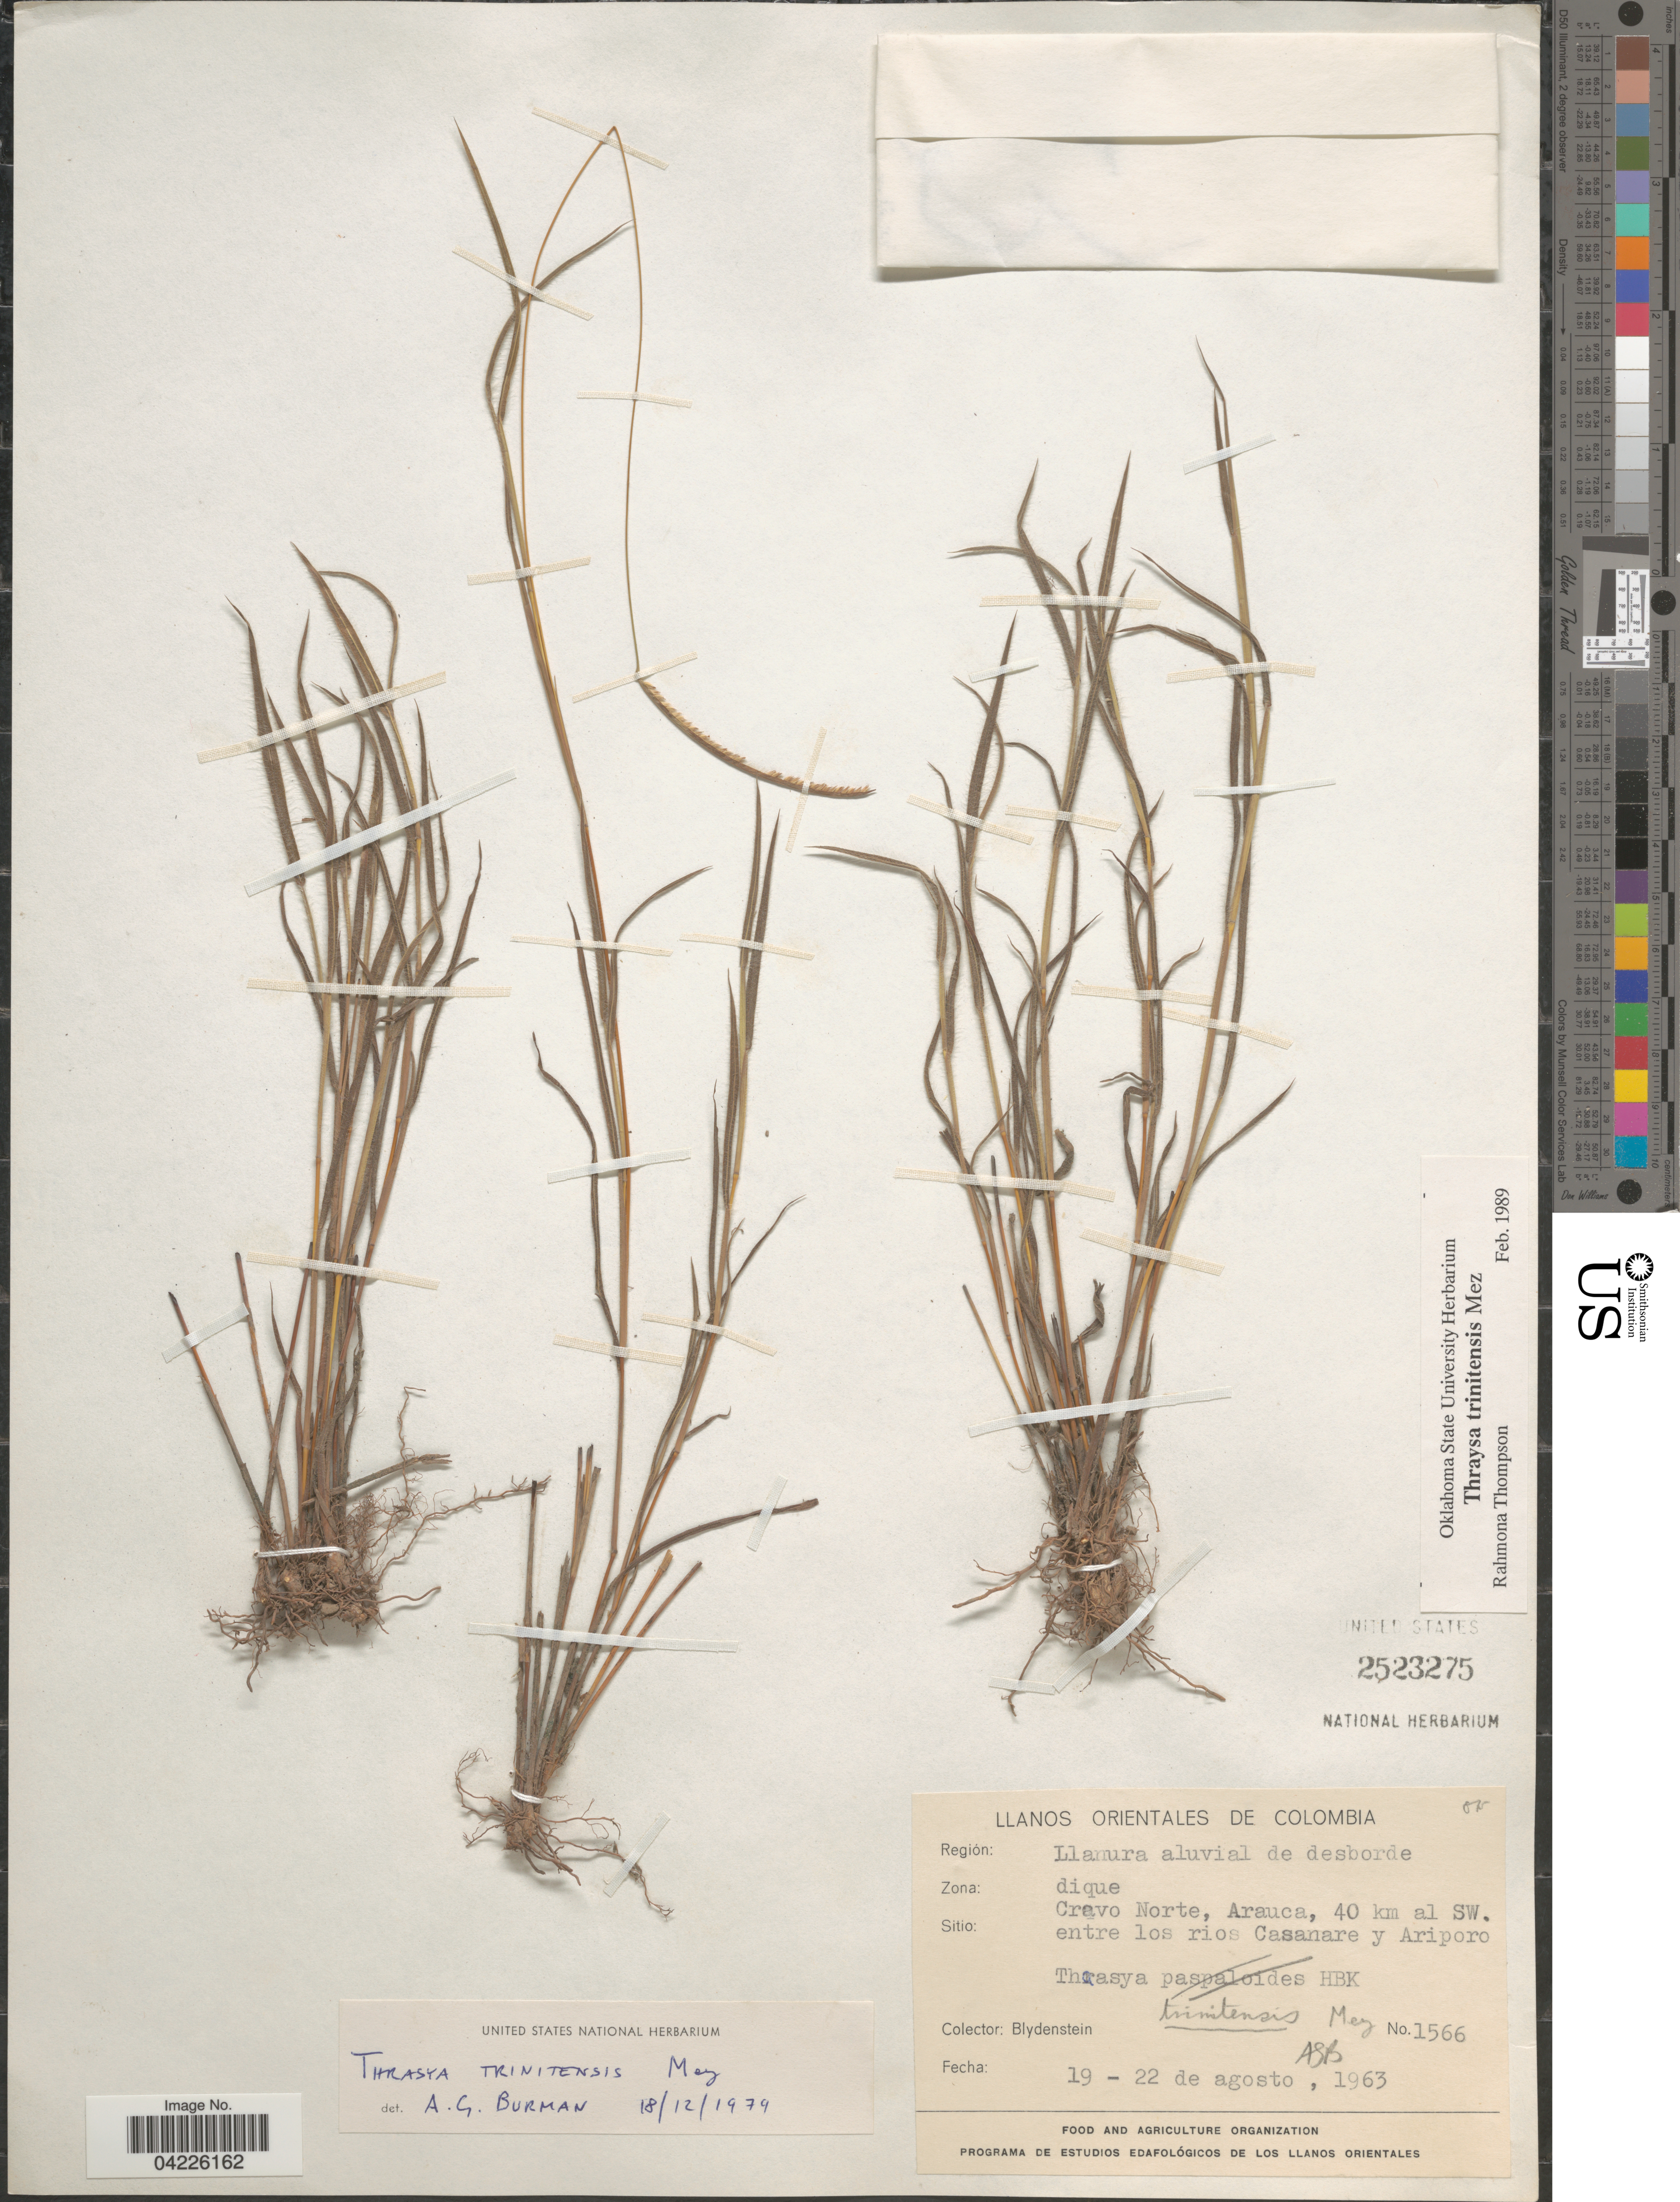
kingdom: Plantae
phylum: Tracheophyta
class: Liliopsida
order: Poales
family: Poaceae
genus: Paspalum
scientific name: Paspalum trinitense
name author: (Mez) S. Denham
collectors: Blydenstein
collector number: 1566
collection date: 1963-08-19/1963-08-22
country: Colombia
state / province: Arauca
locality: Región: Llanura aluvial de desborde. Sitio: Crevo Norte, Arauca, 40 km al SW. entre los rios Casanare y Ariporo.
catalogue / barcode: US 2523275